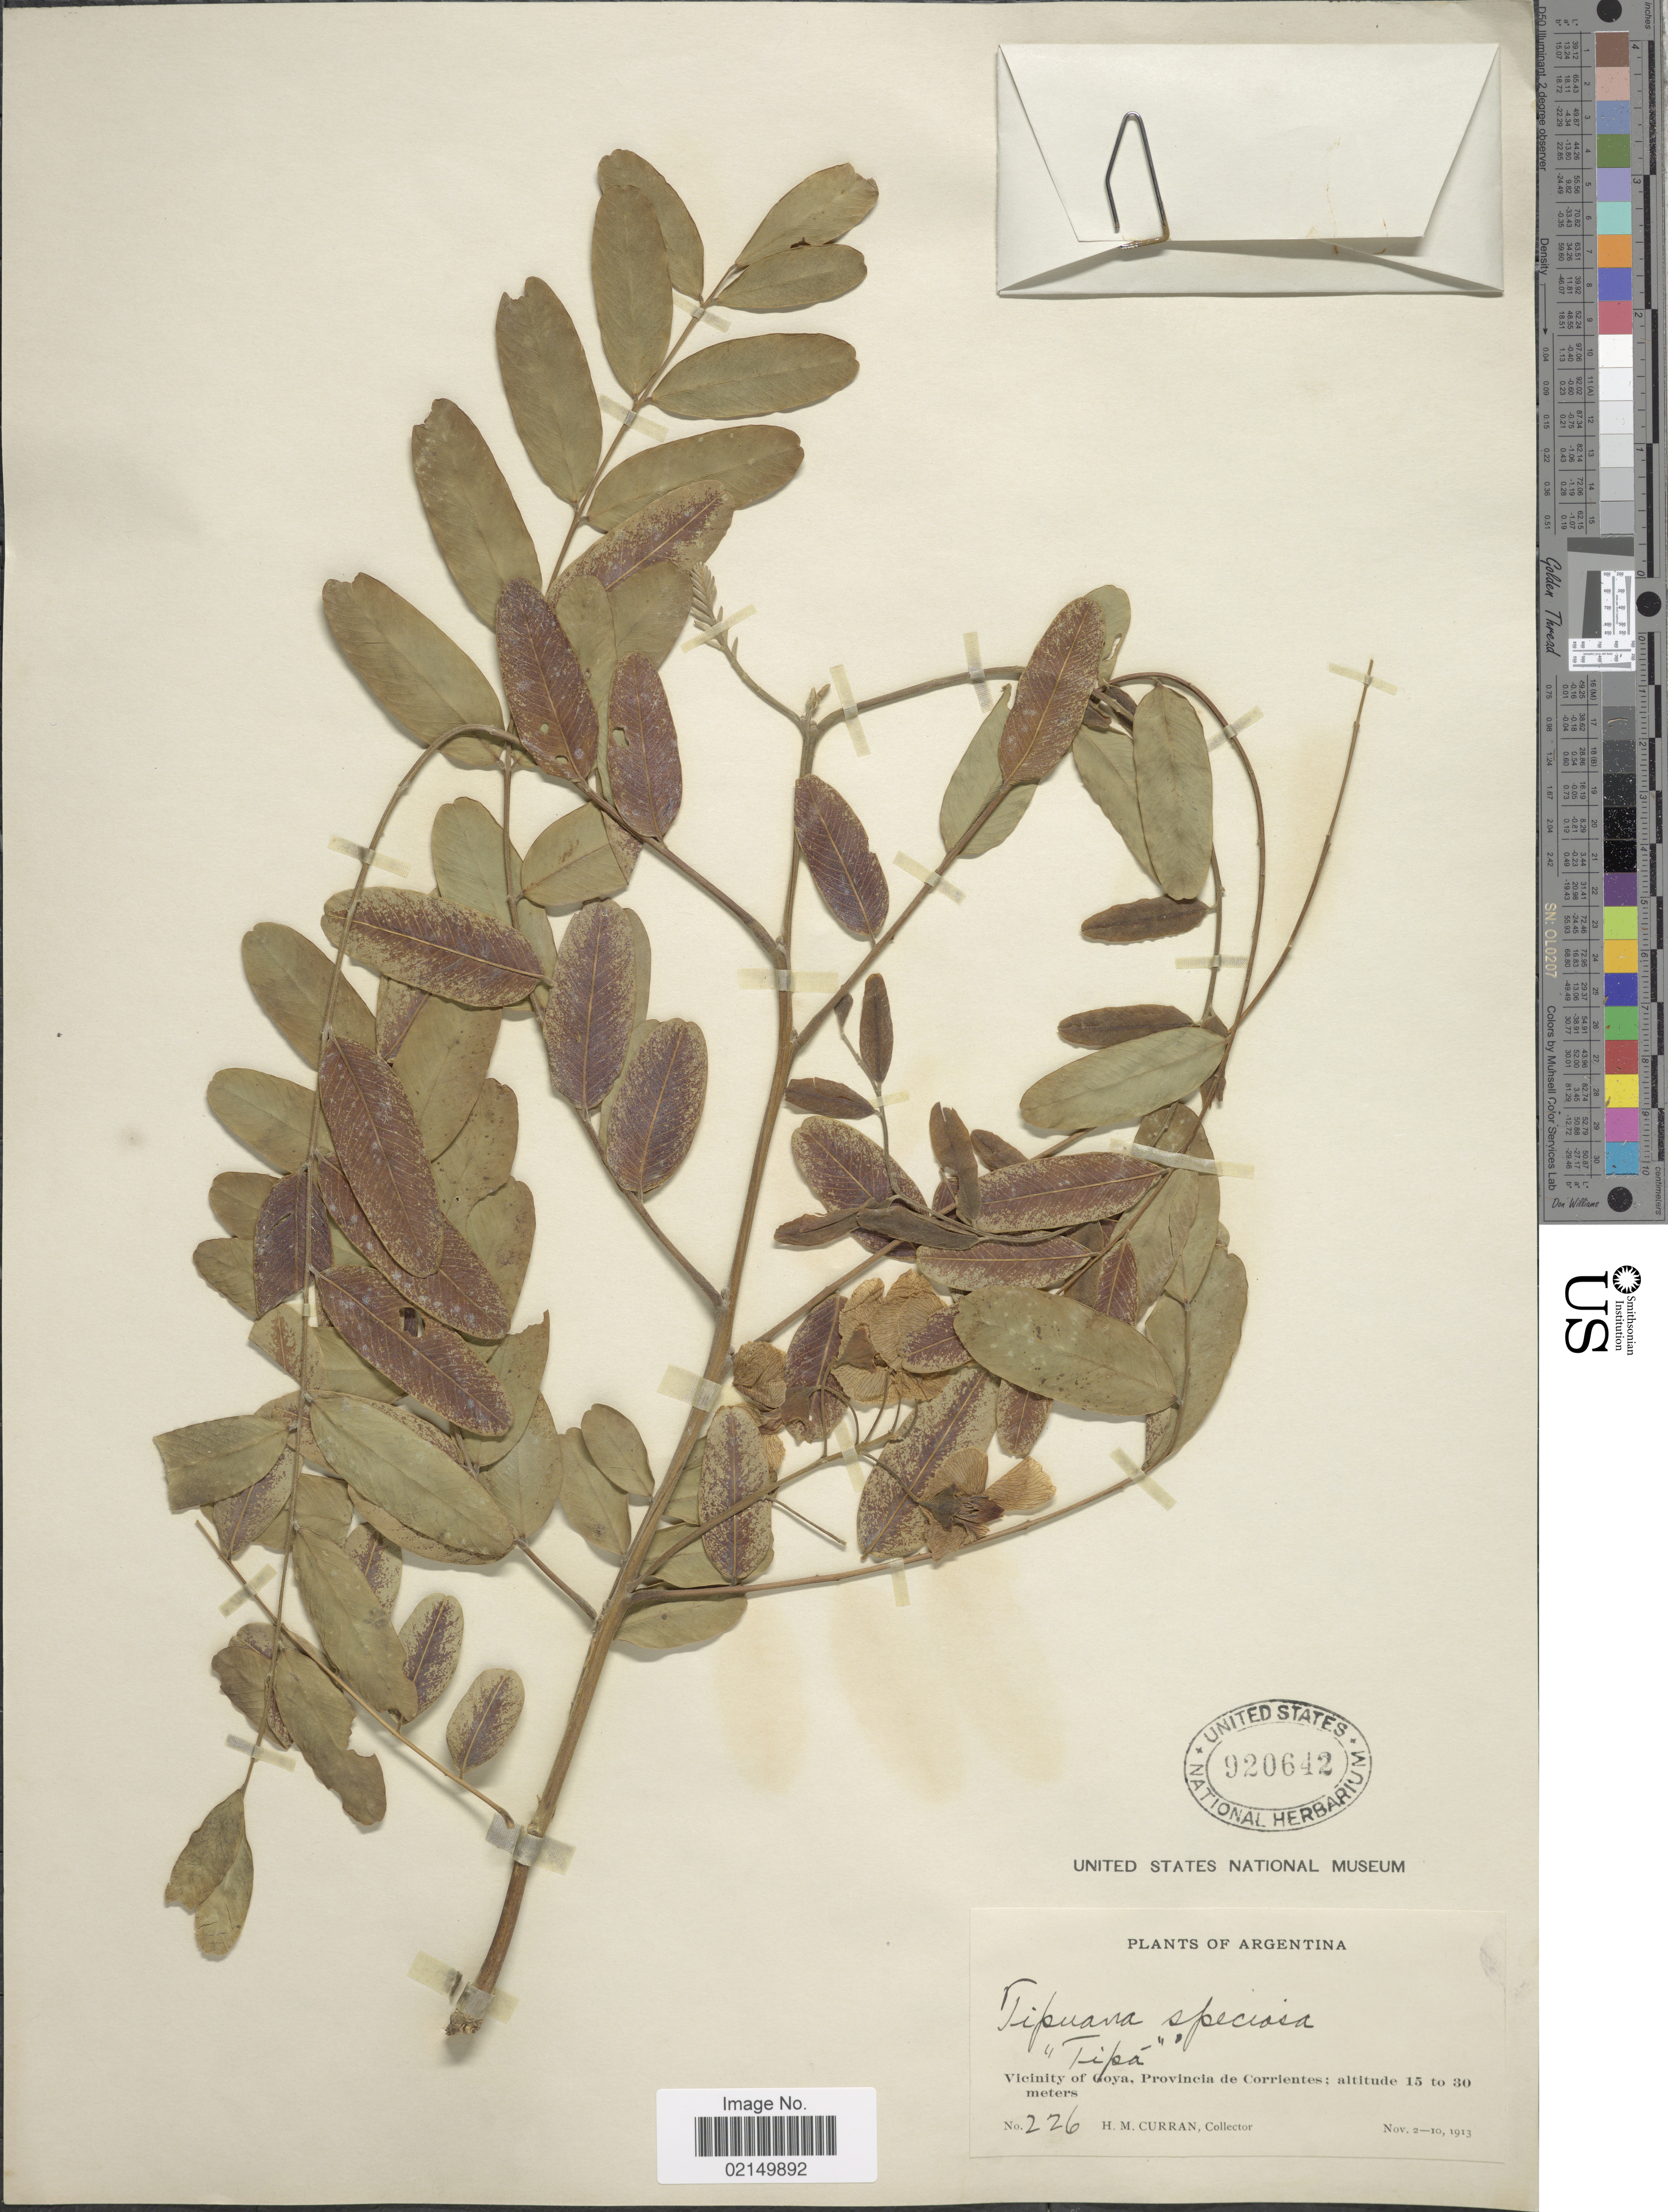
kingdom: Plantae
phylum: Tracheophyta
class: Magnoliopsida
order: Fabales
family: Fabaceae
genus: Tipuana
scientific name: Tipuana tipu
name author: (Benth.) Kuntze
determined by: Strong, Mark T., (BOT), Smithsonian Institution - National Museum of Natural History (UNITED STATES)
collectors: H. M. Curran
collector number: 226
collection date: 1913-11-02/1913-11-10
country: Argentina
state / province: Corrientes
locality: Vicinity of Goya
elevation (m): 15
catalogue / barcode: US 920642